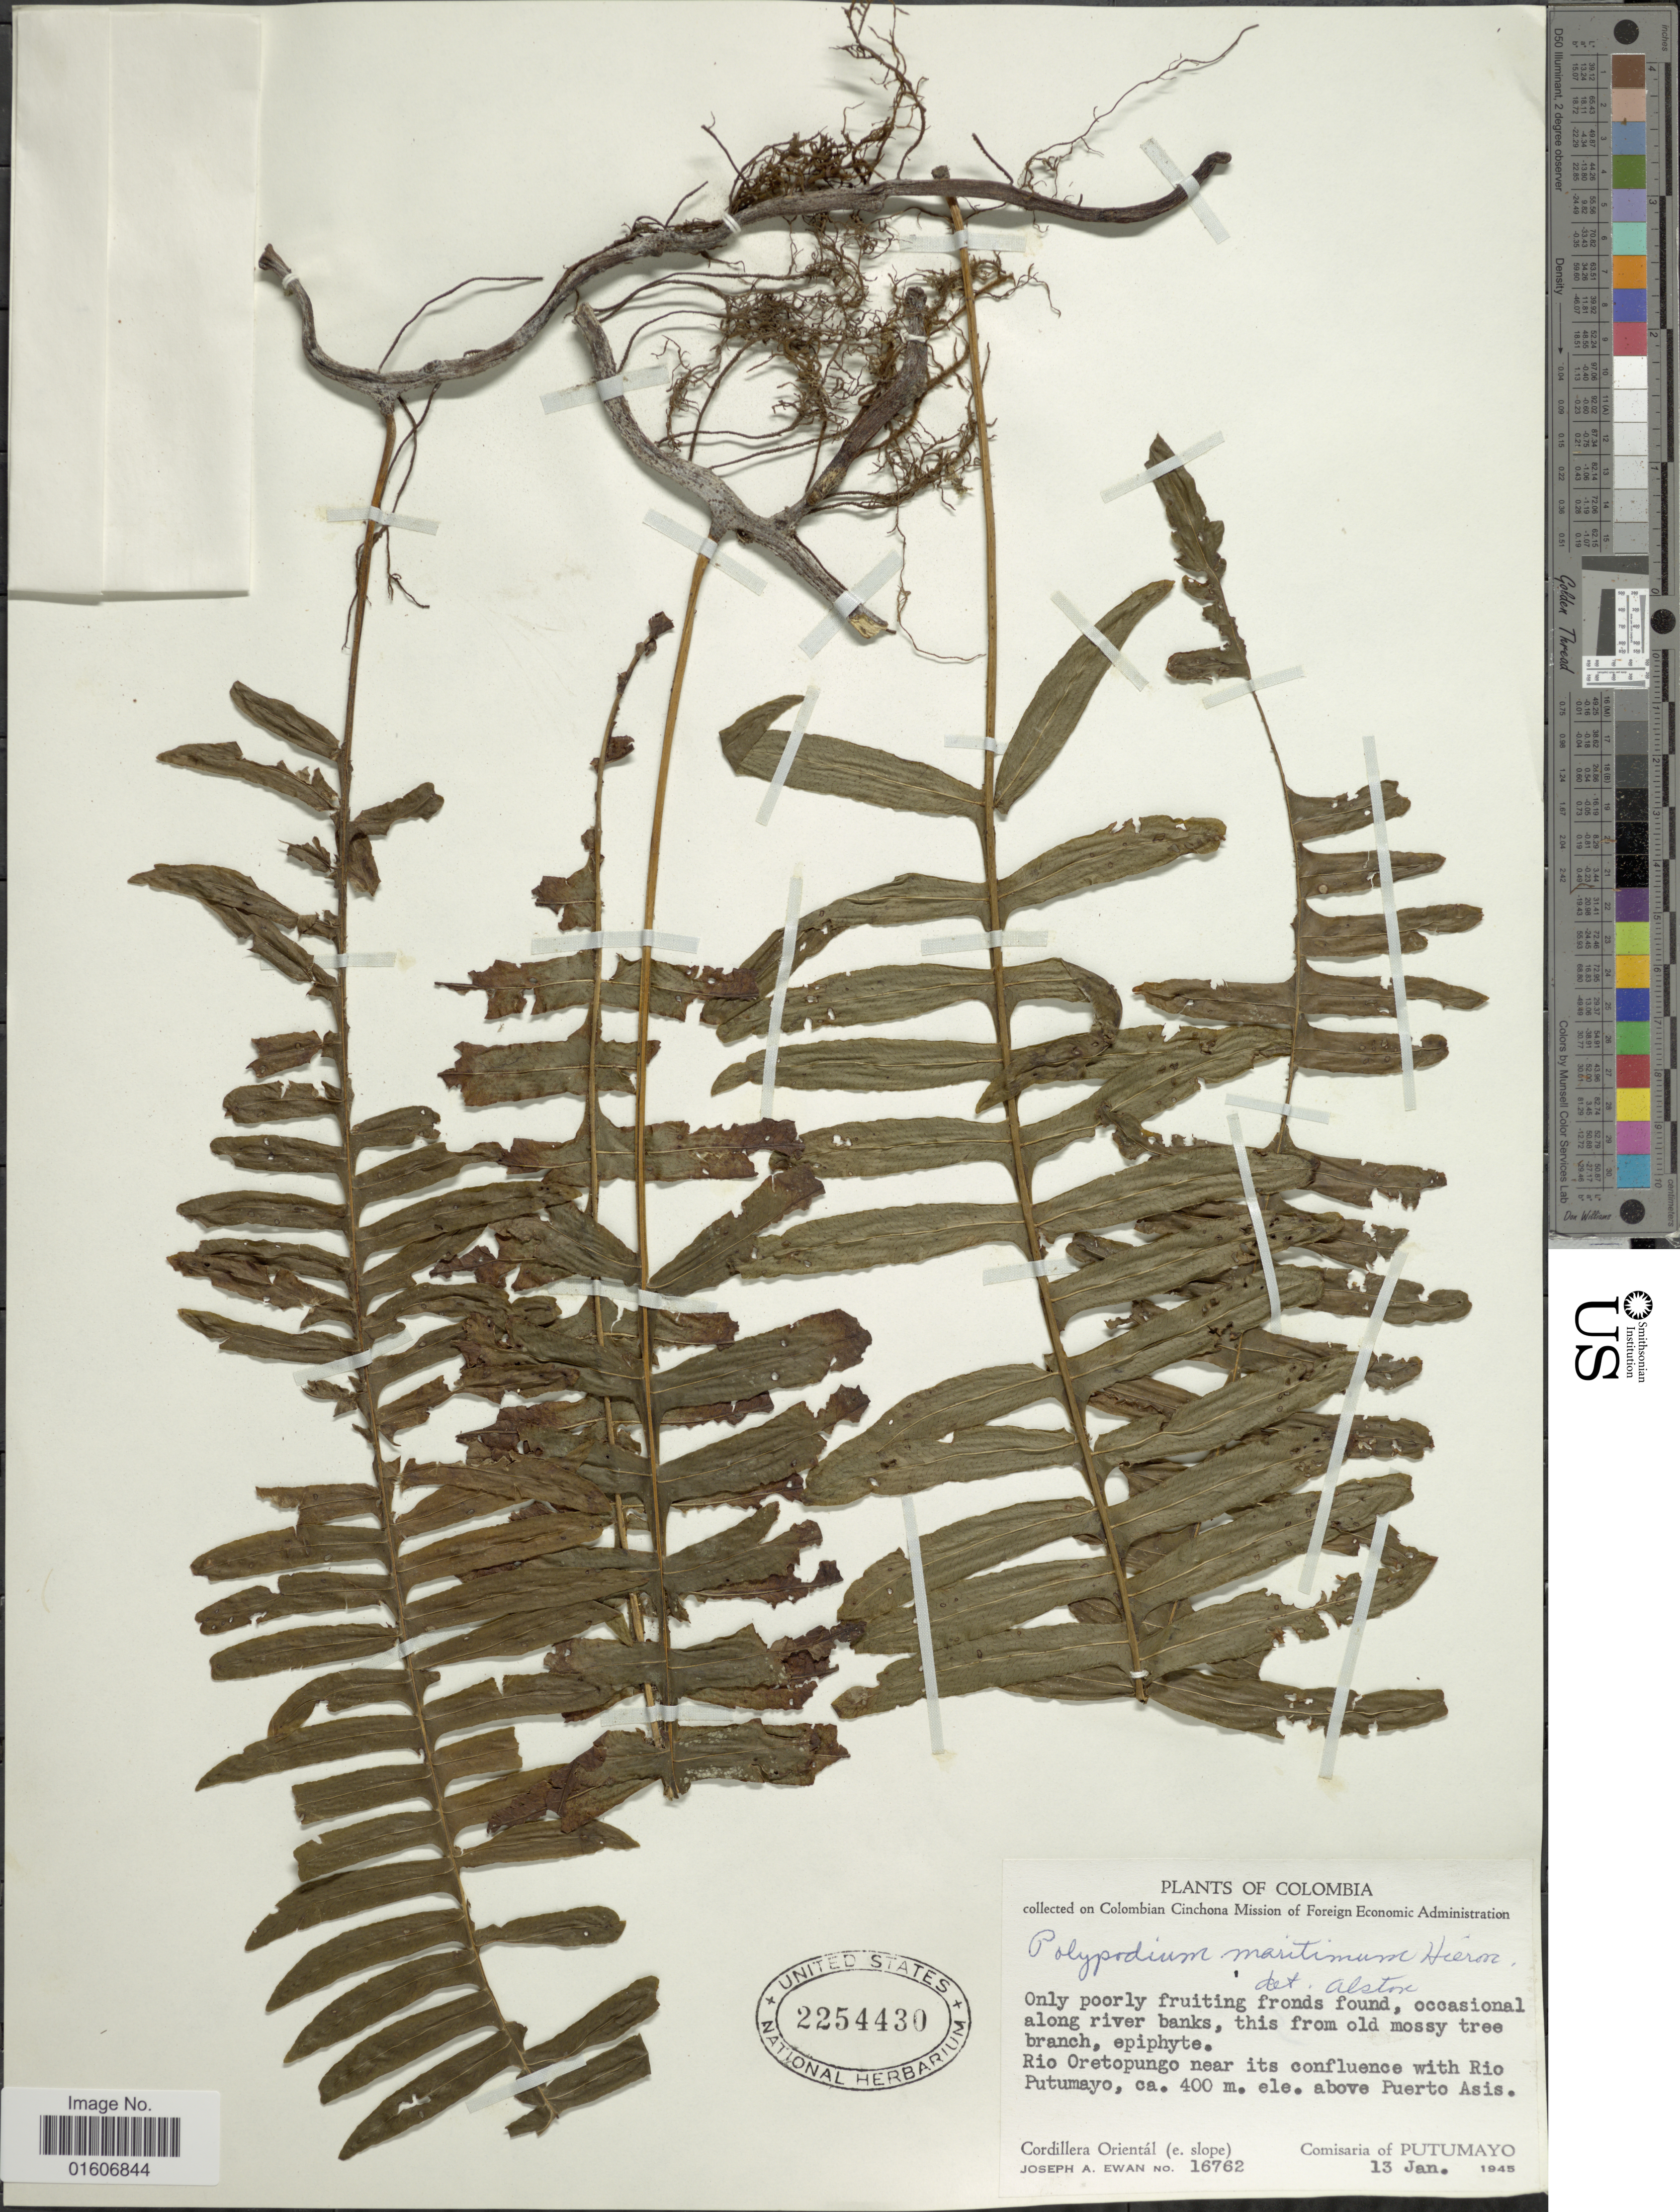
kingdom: Plantae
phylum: Tracheophyta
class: Polypodiopsida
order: Polypodiales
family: Polypodiaceae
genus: Serpocaulon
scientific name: Serpocaulon maritimum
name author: (Hieron.) A.R. Sm.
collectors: J. A. Ewan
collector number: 16762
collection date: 1945-01-13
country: Colombia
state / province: Putumayo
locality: Rio Oretopungo near its confluence with Rio Putumayo, above Puerto Asis, Cordillera Orientäl (e.slope), Comisaria of Putumayo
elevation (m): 400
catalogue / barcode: US 2254430